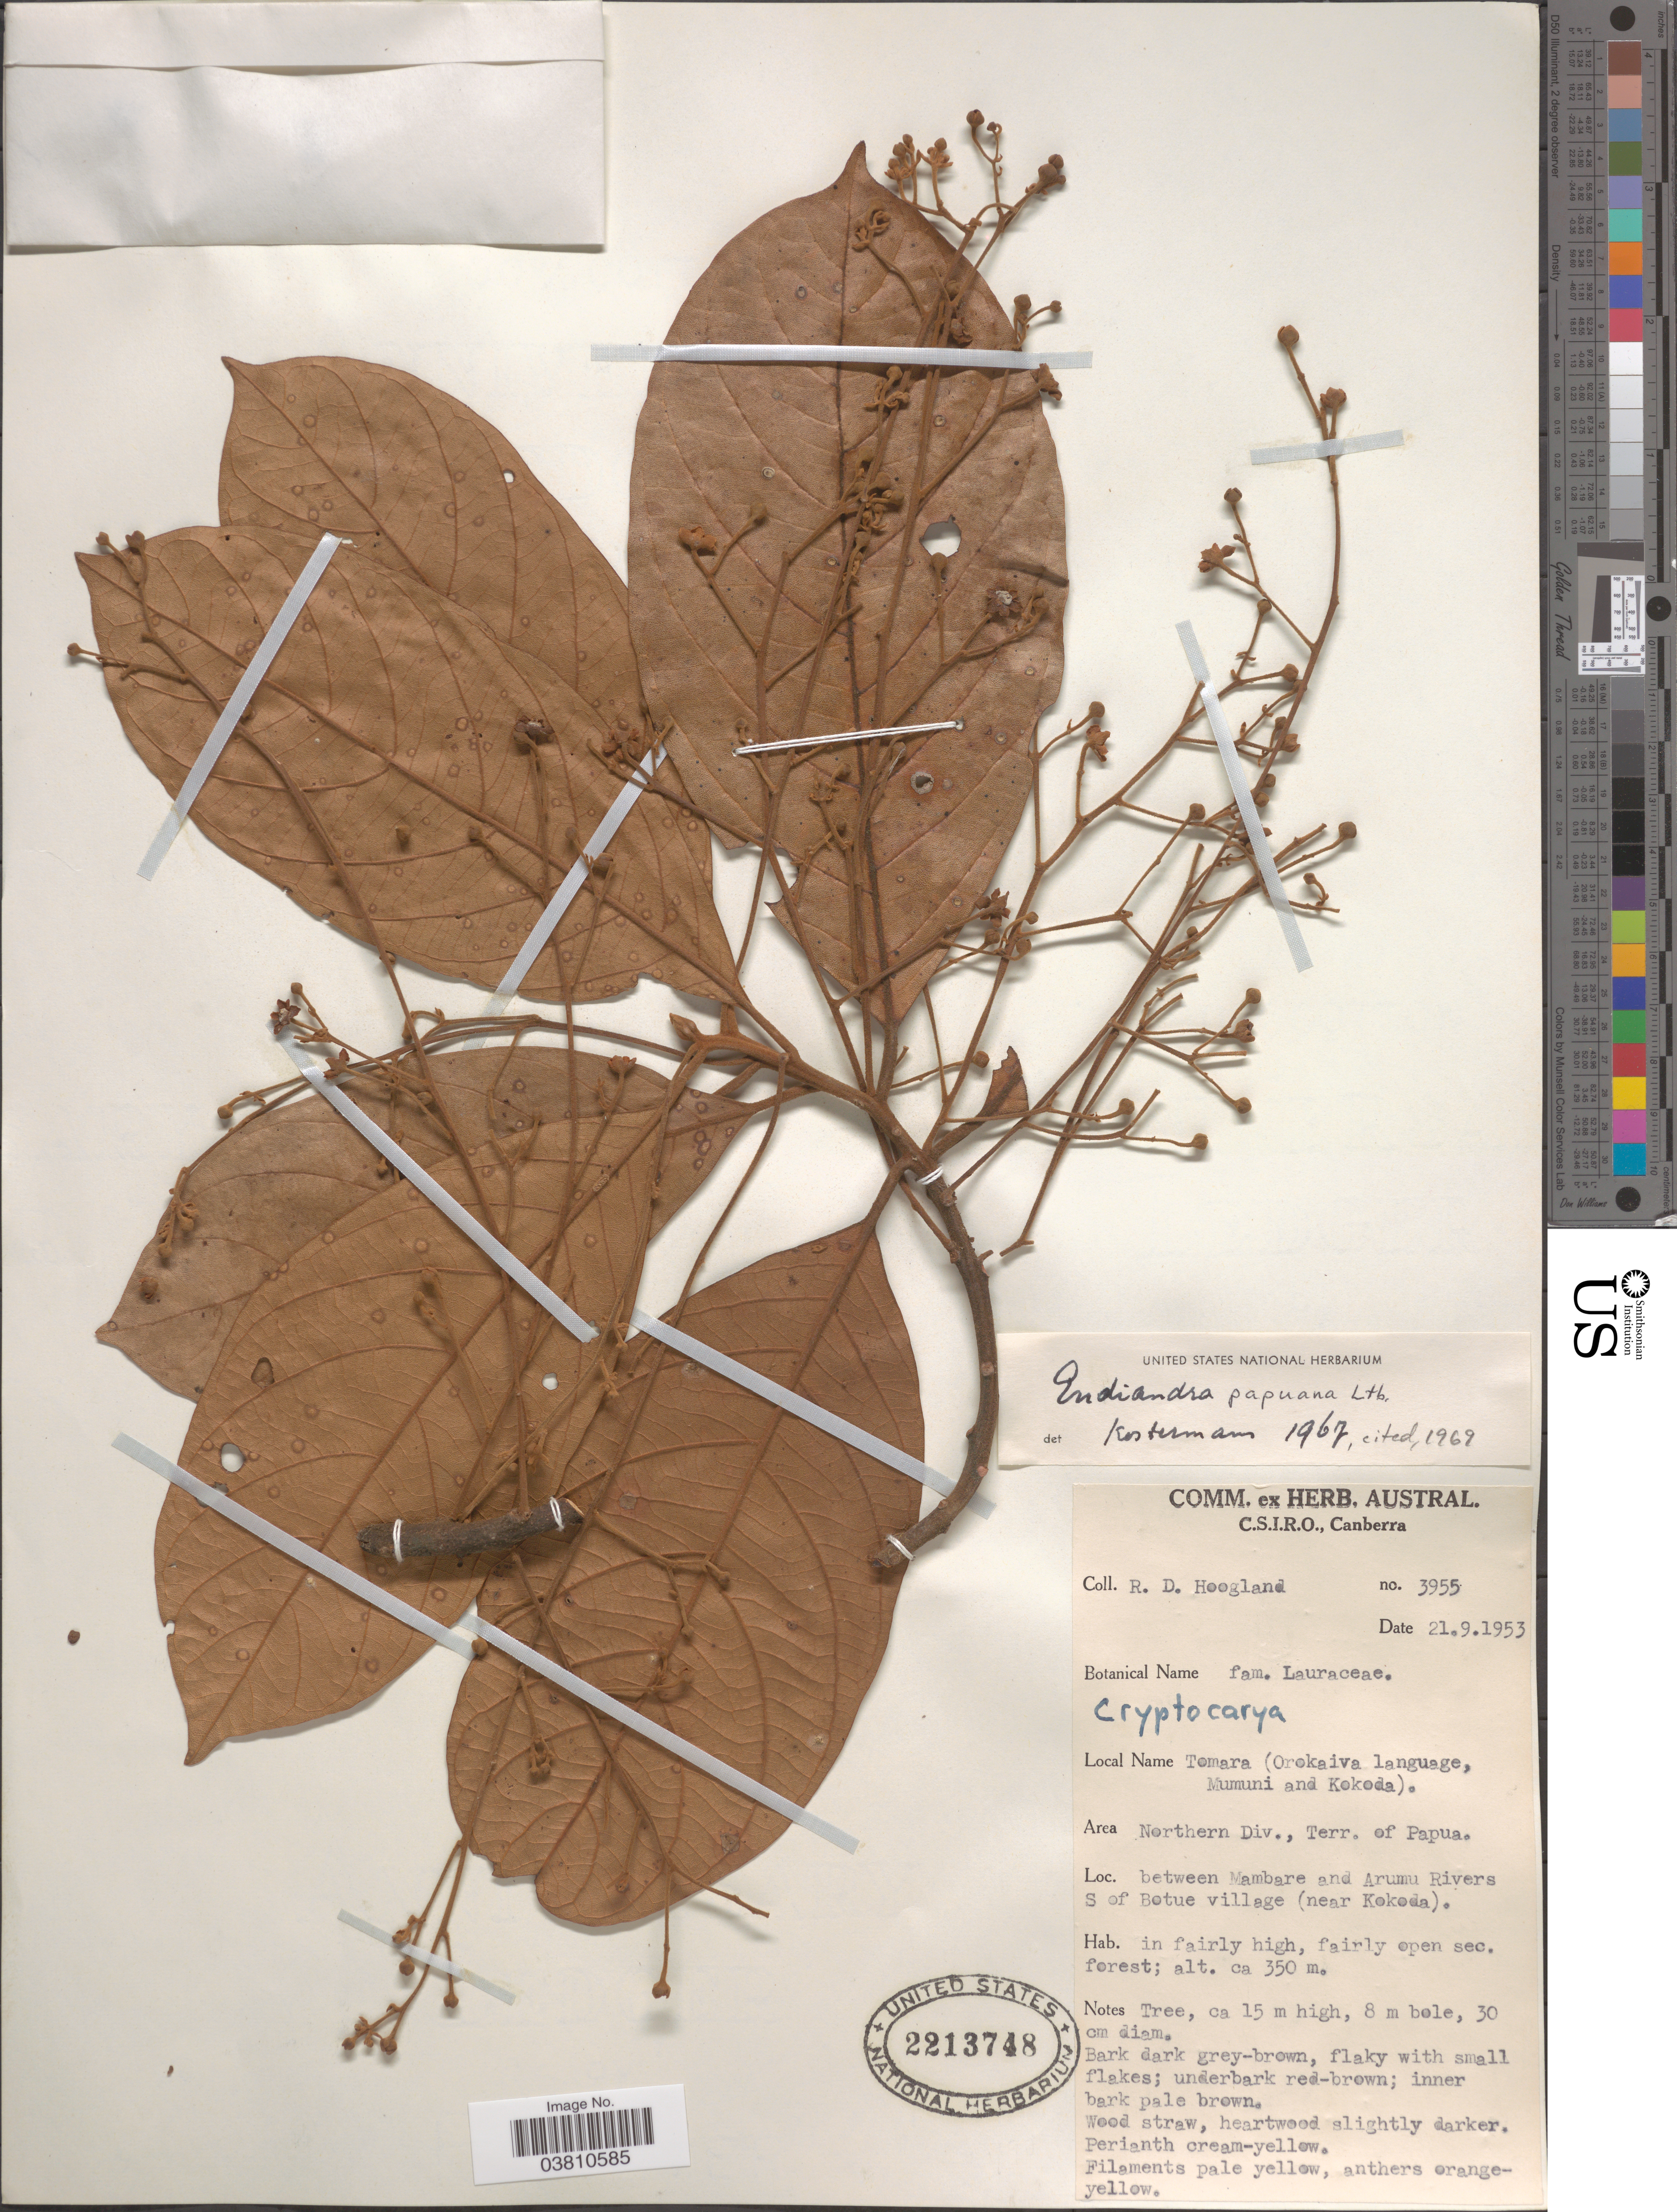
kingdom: Plantae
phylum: Tracheophyta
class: Magnoliopsida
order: Laurales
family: Lauraceae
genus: Endiandra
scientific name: Endiandra papuana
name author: Lauterb.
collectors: R. D. Hoogland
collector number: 3955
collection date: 1953-09-21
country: Papua New Guinea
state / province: Northern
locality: Area Northern Div., Terr. of Papua. Between Mambare and Arumu Rivers S of Botue village (near Kokoda).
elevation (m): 350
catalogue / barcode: US 2213748